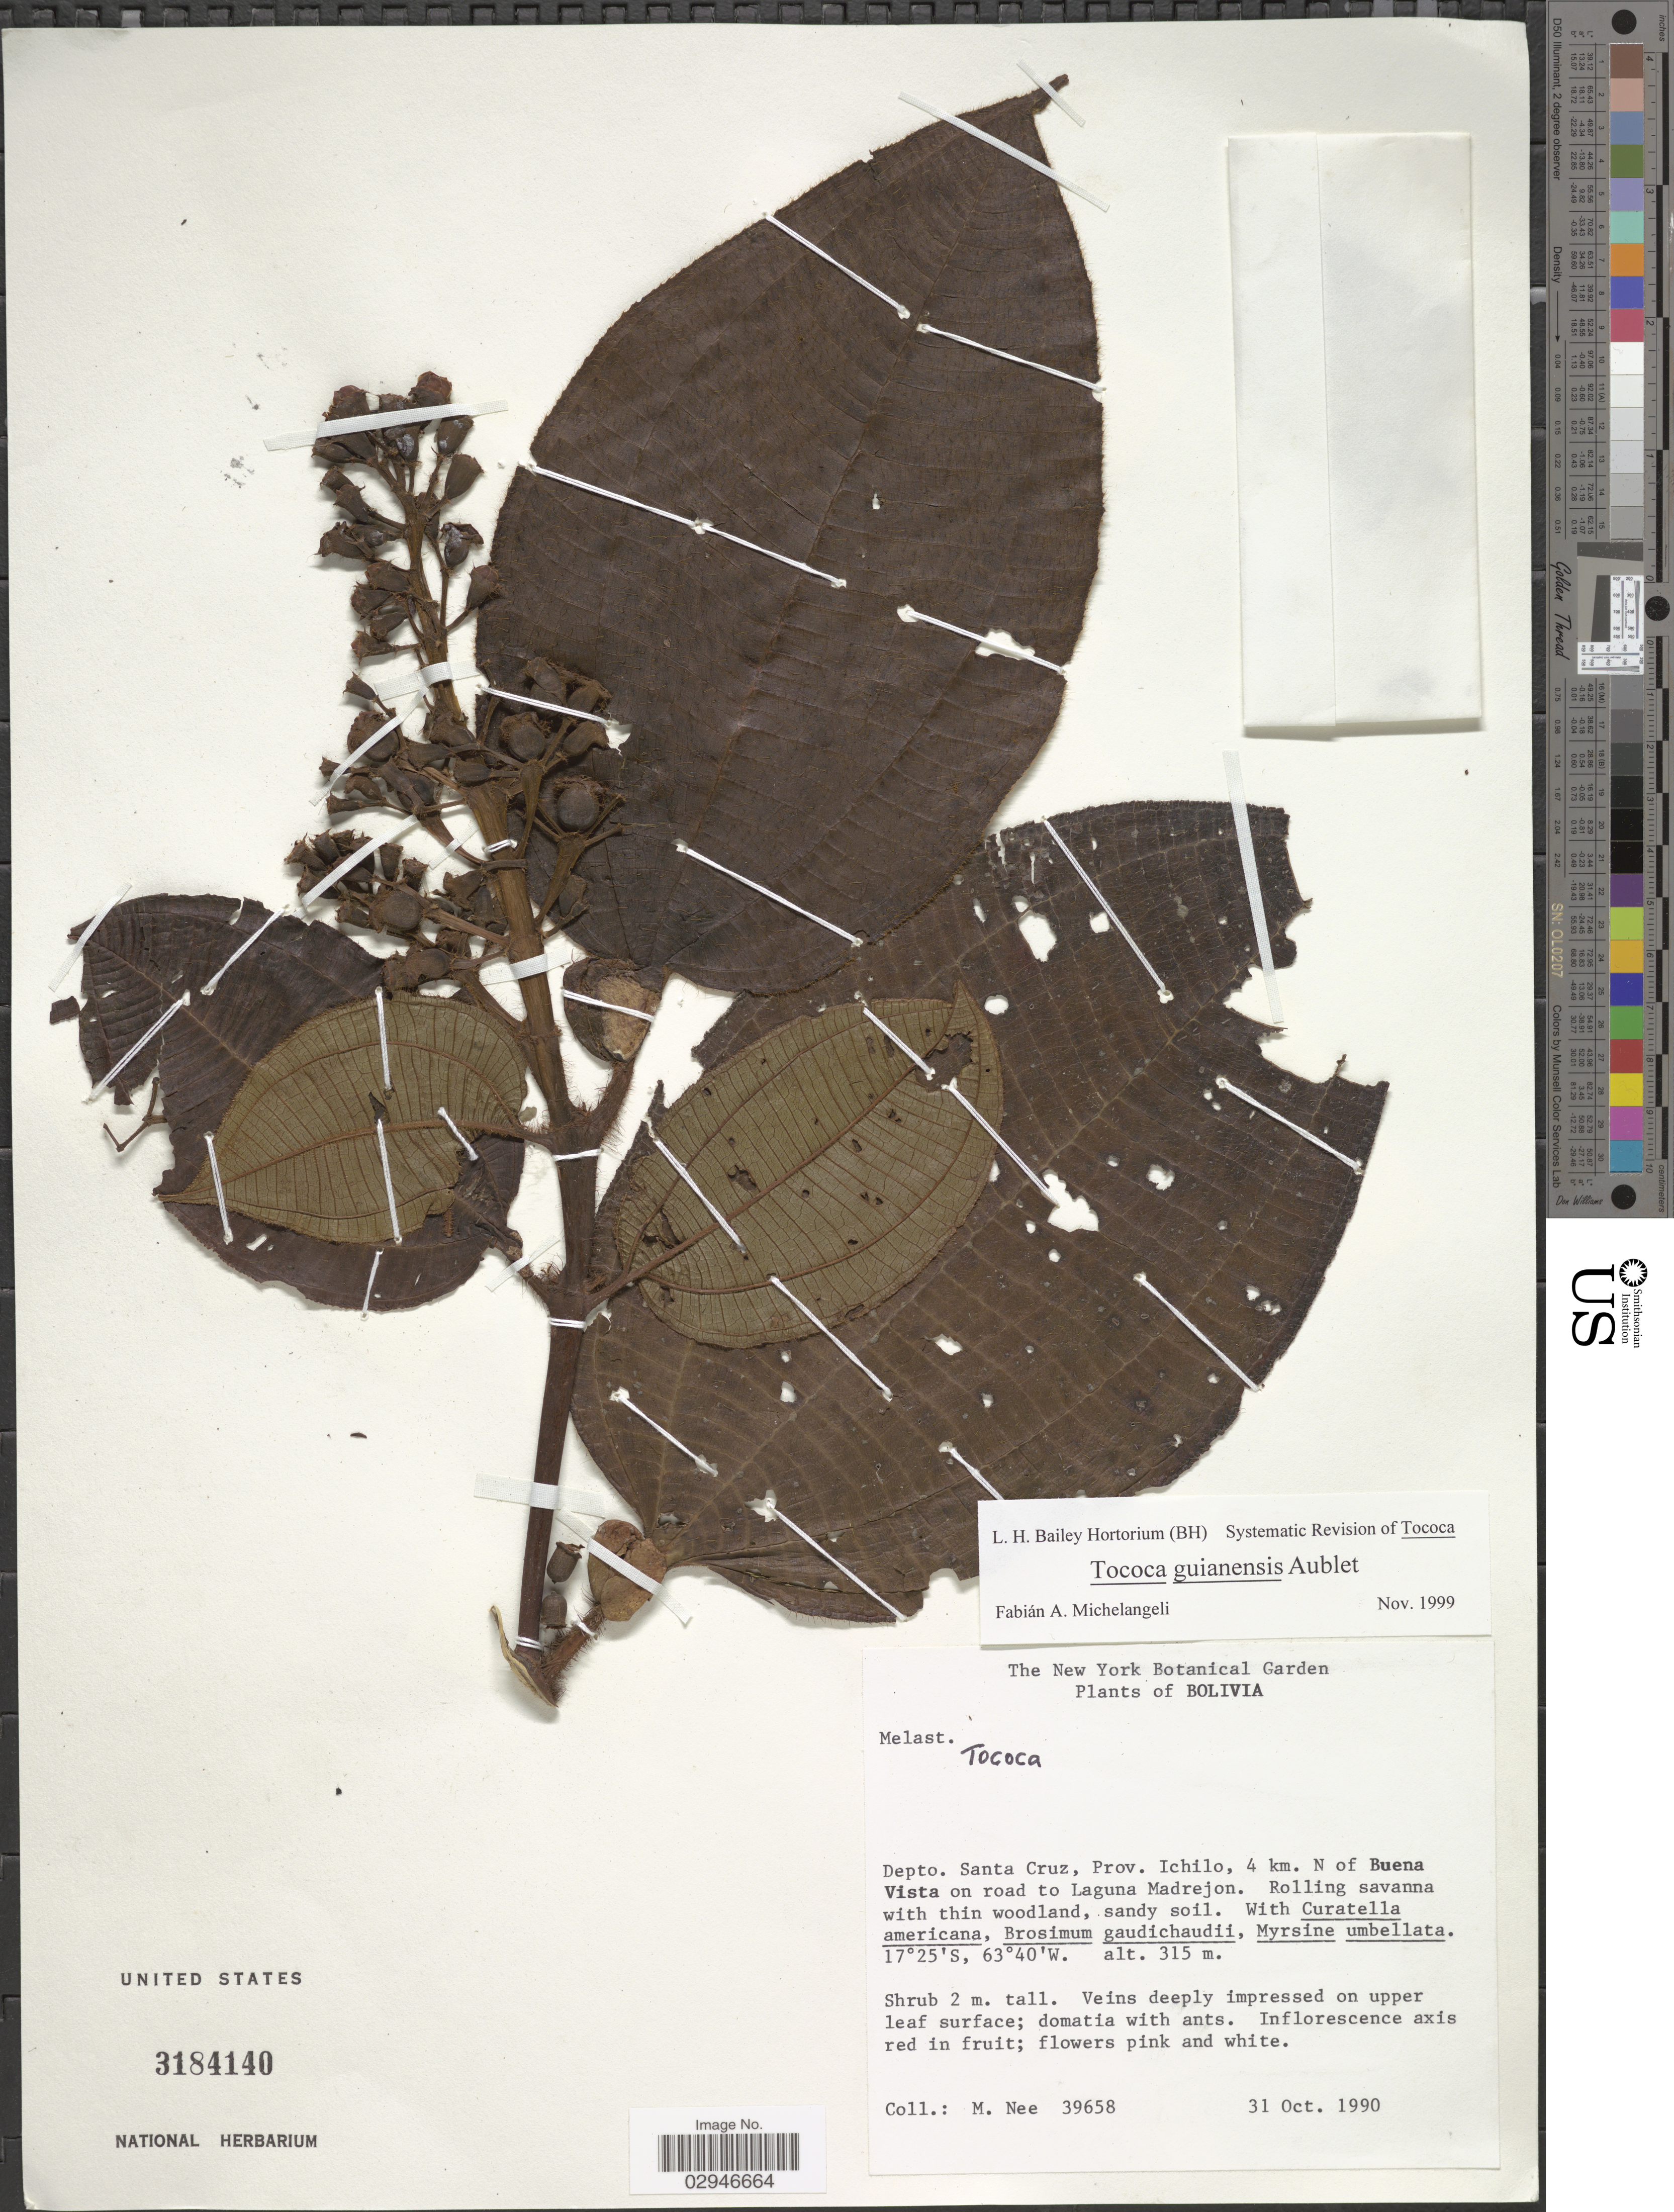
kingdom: Plantae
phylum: Tracheophyta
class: Magnoliopsida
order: Myrtales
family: Melastomataceae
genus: Tococa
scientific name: Tococa guianensis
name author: Aubl.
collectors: M. Nee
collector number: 39658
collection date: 1990-10-31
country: Bolivia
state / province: Santa Cruz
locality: Depto. Santa Cruz, Prov. Ichilo, 4 km. N. of Buena Vista on road to Laguna Madrejon.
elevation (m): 315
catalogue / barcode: US 3184140